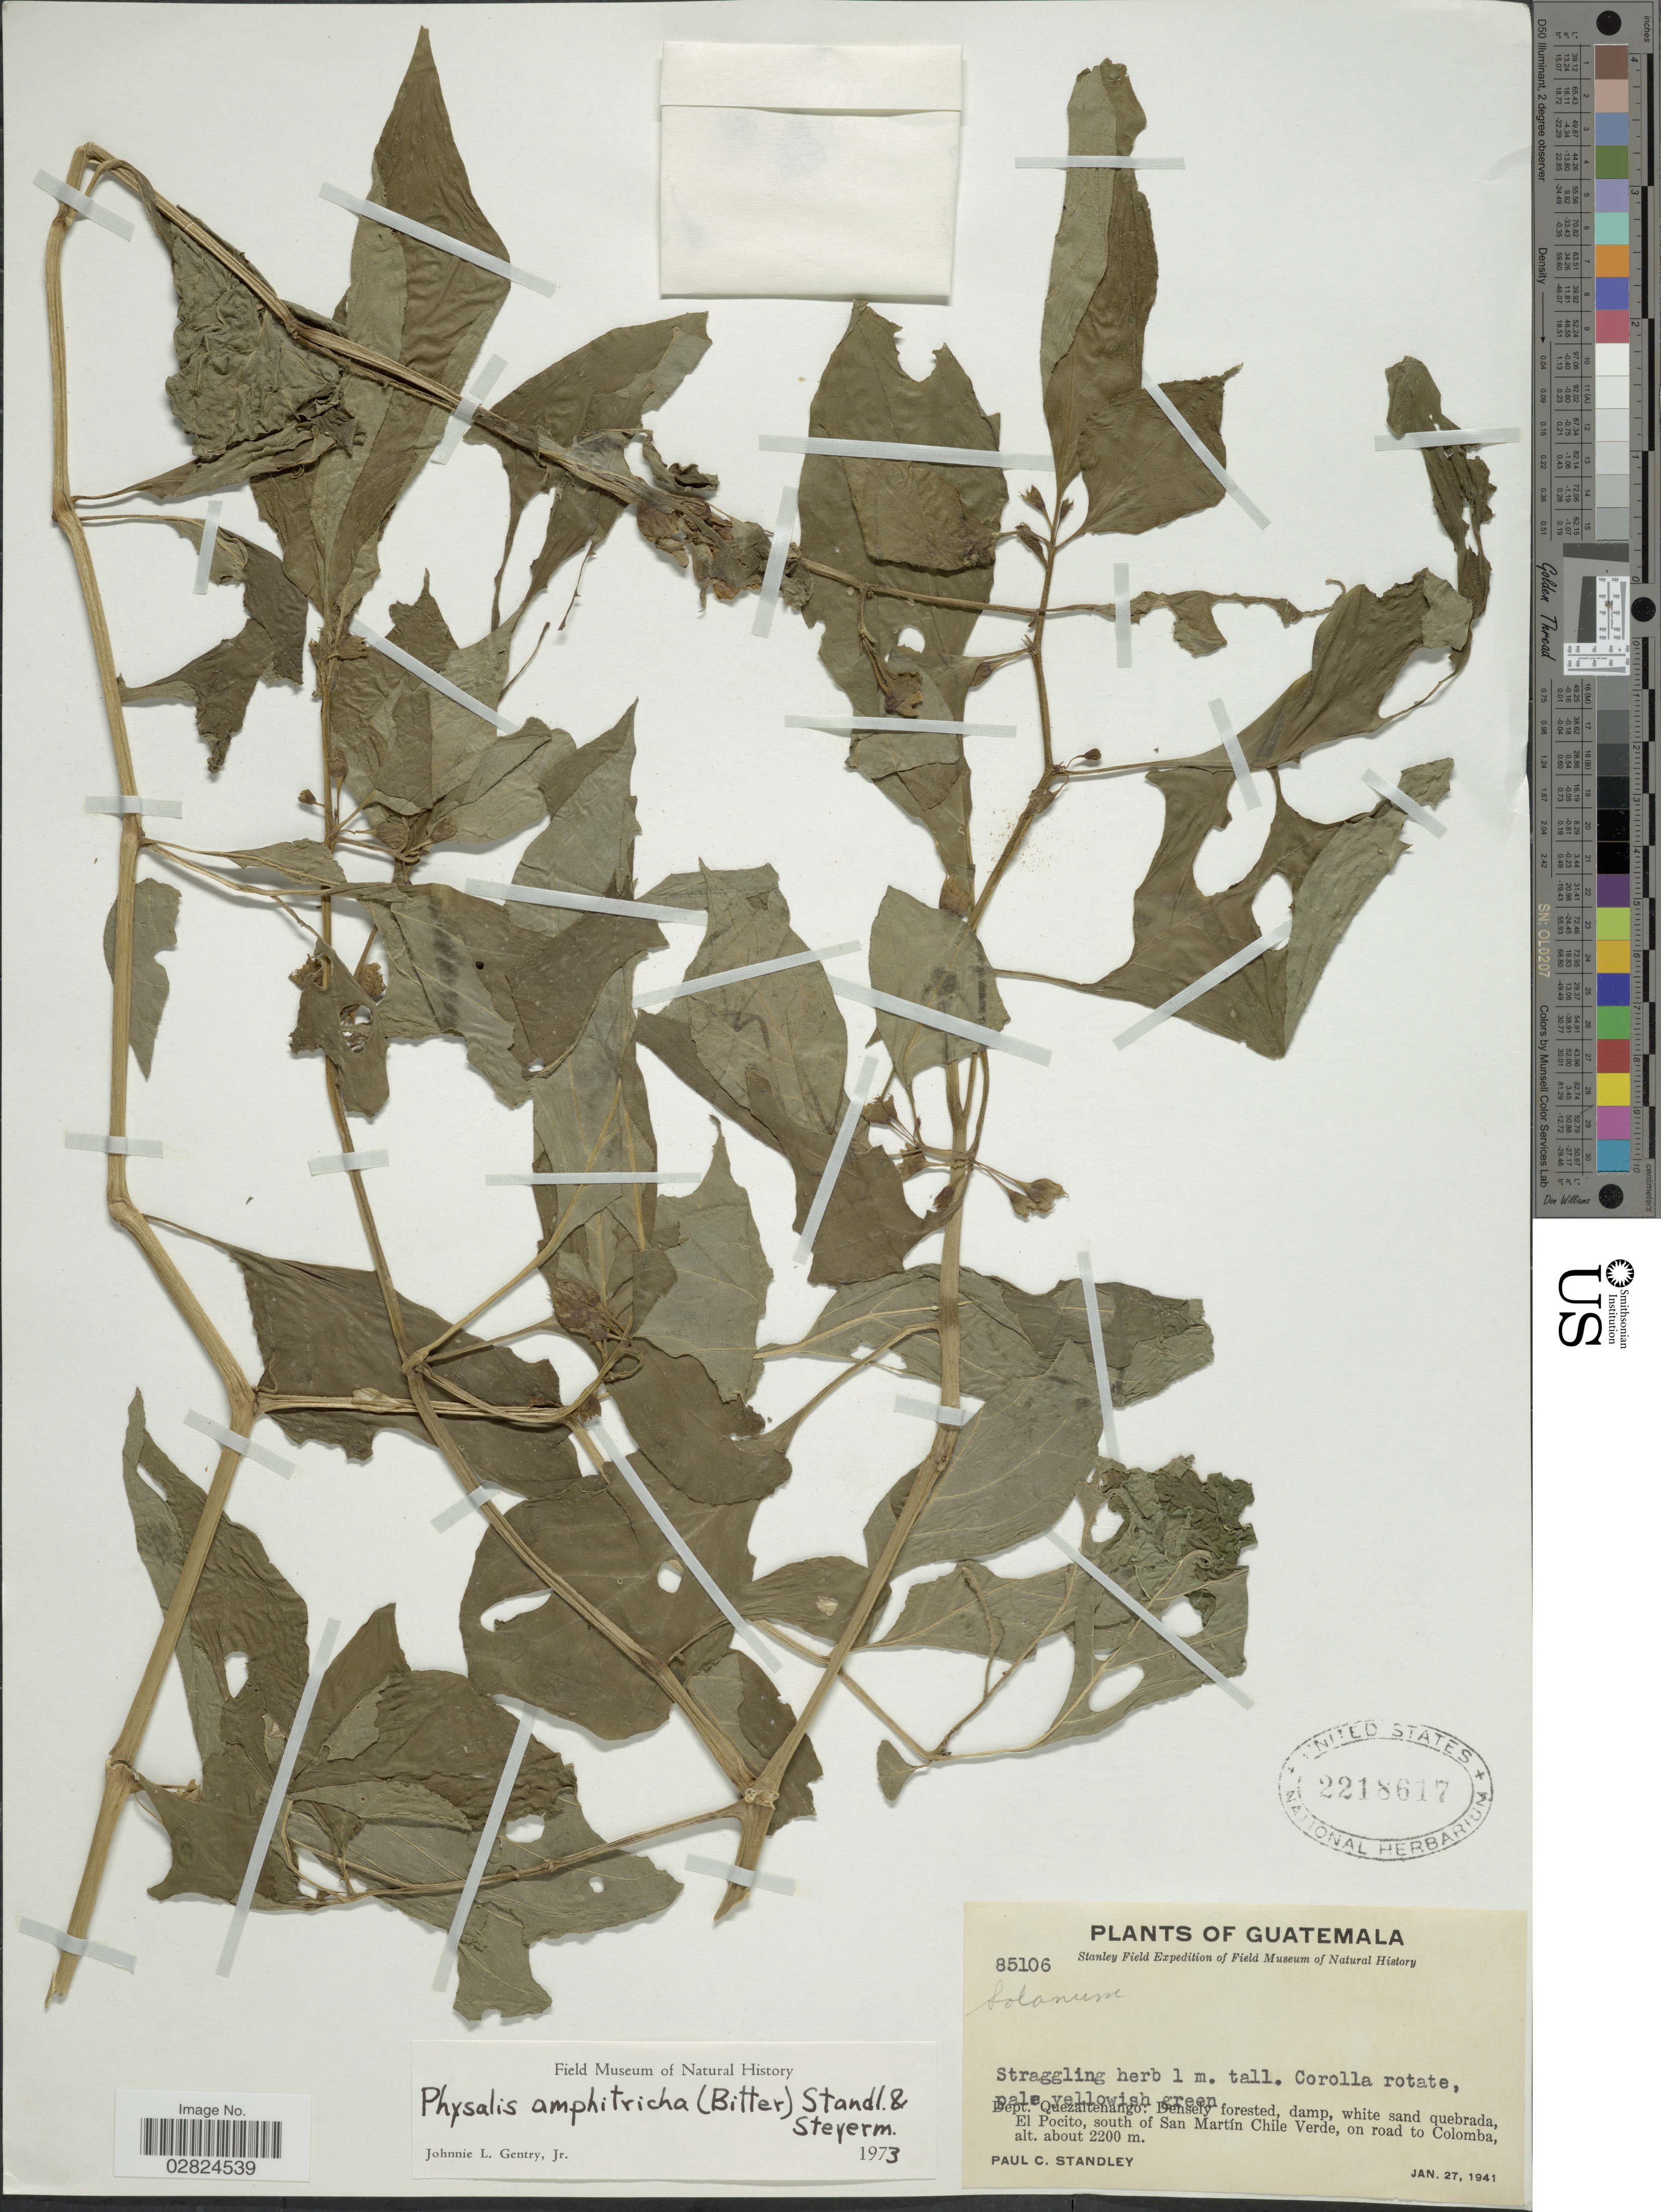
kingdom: Plantae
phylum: Tracheophyta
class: Magnoliopsida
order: Solanales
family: Solanaceae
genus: Physalis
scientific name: Physalis amphitricha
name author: (Bitter) Standl. & Steyerm.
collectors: P. C. Standley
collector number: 85106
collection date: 1941-01-27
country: Guatemala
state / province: Quetzaltenango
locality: Dept. Quezaltenango, El Pocito, south of San Martín Chile Verde, on road to Colomba.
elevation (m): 2200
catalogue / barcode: US 2218617